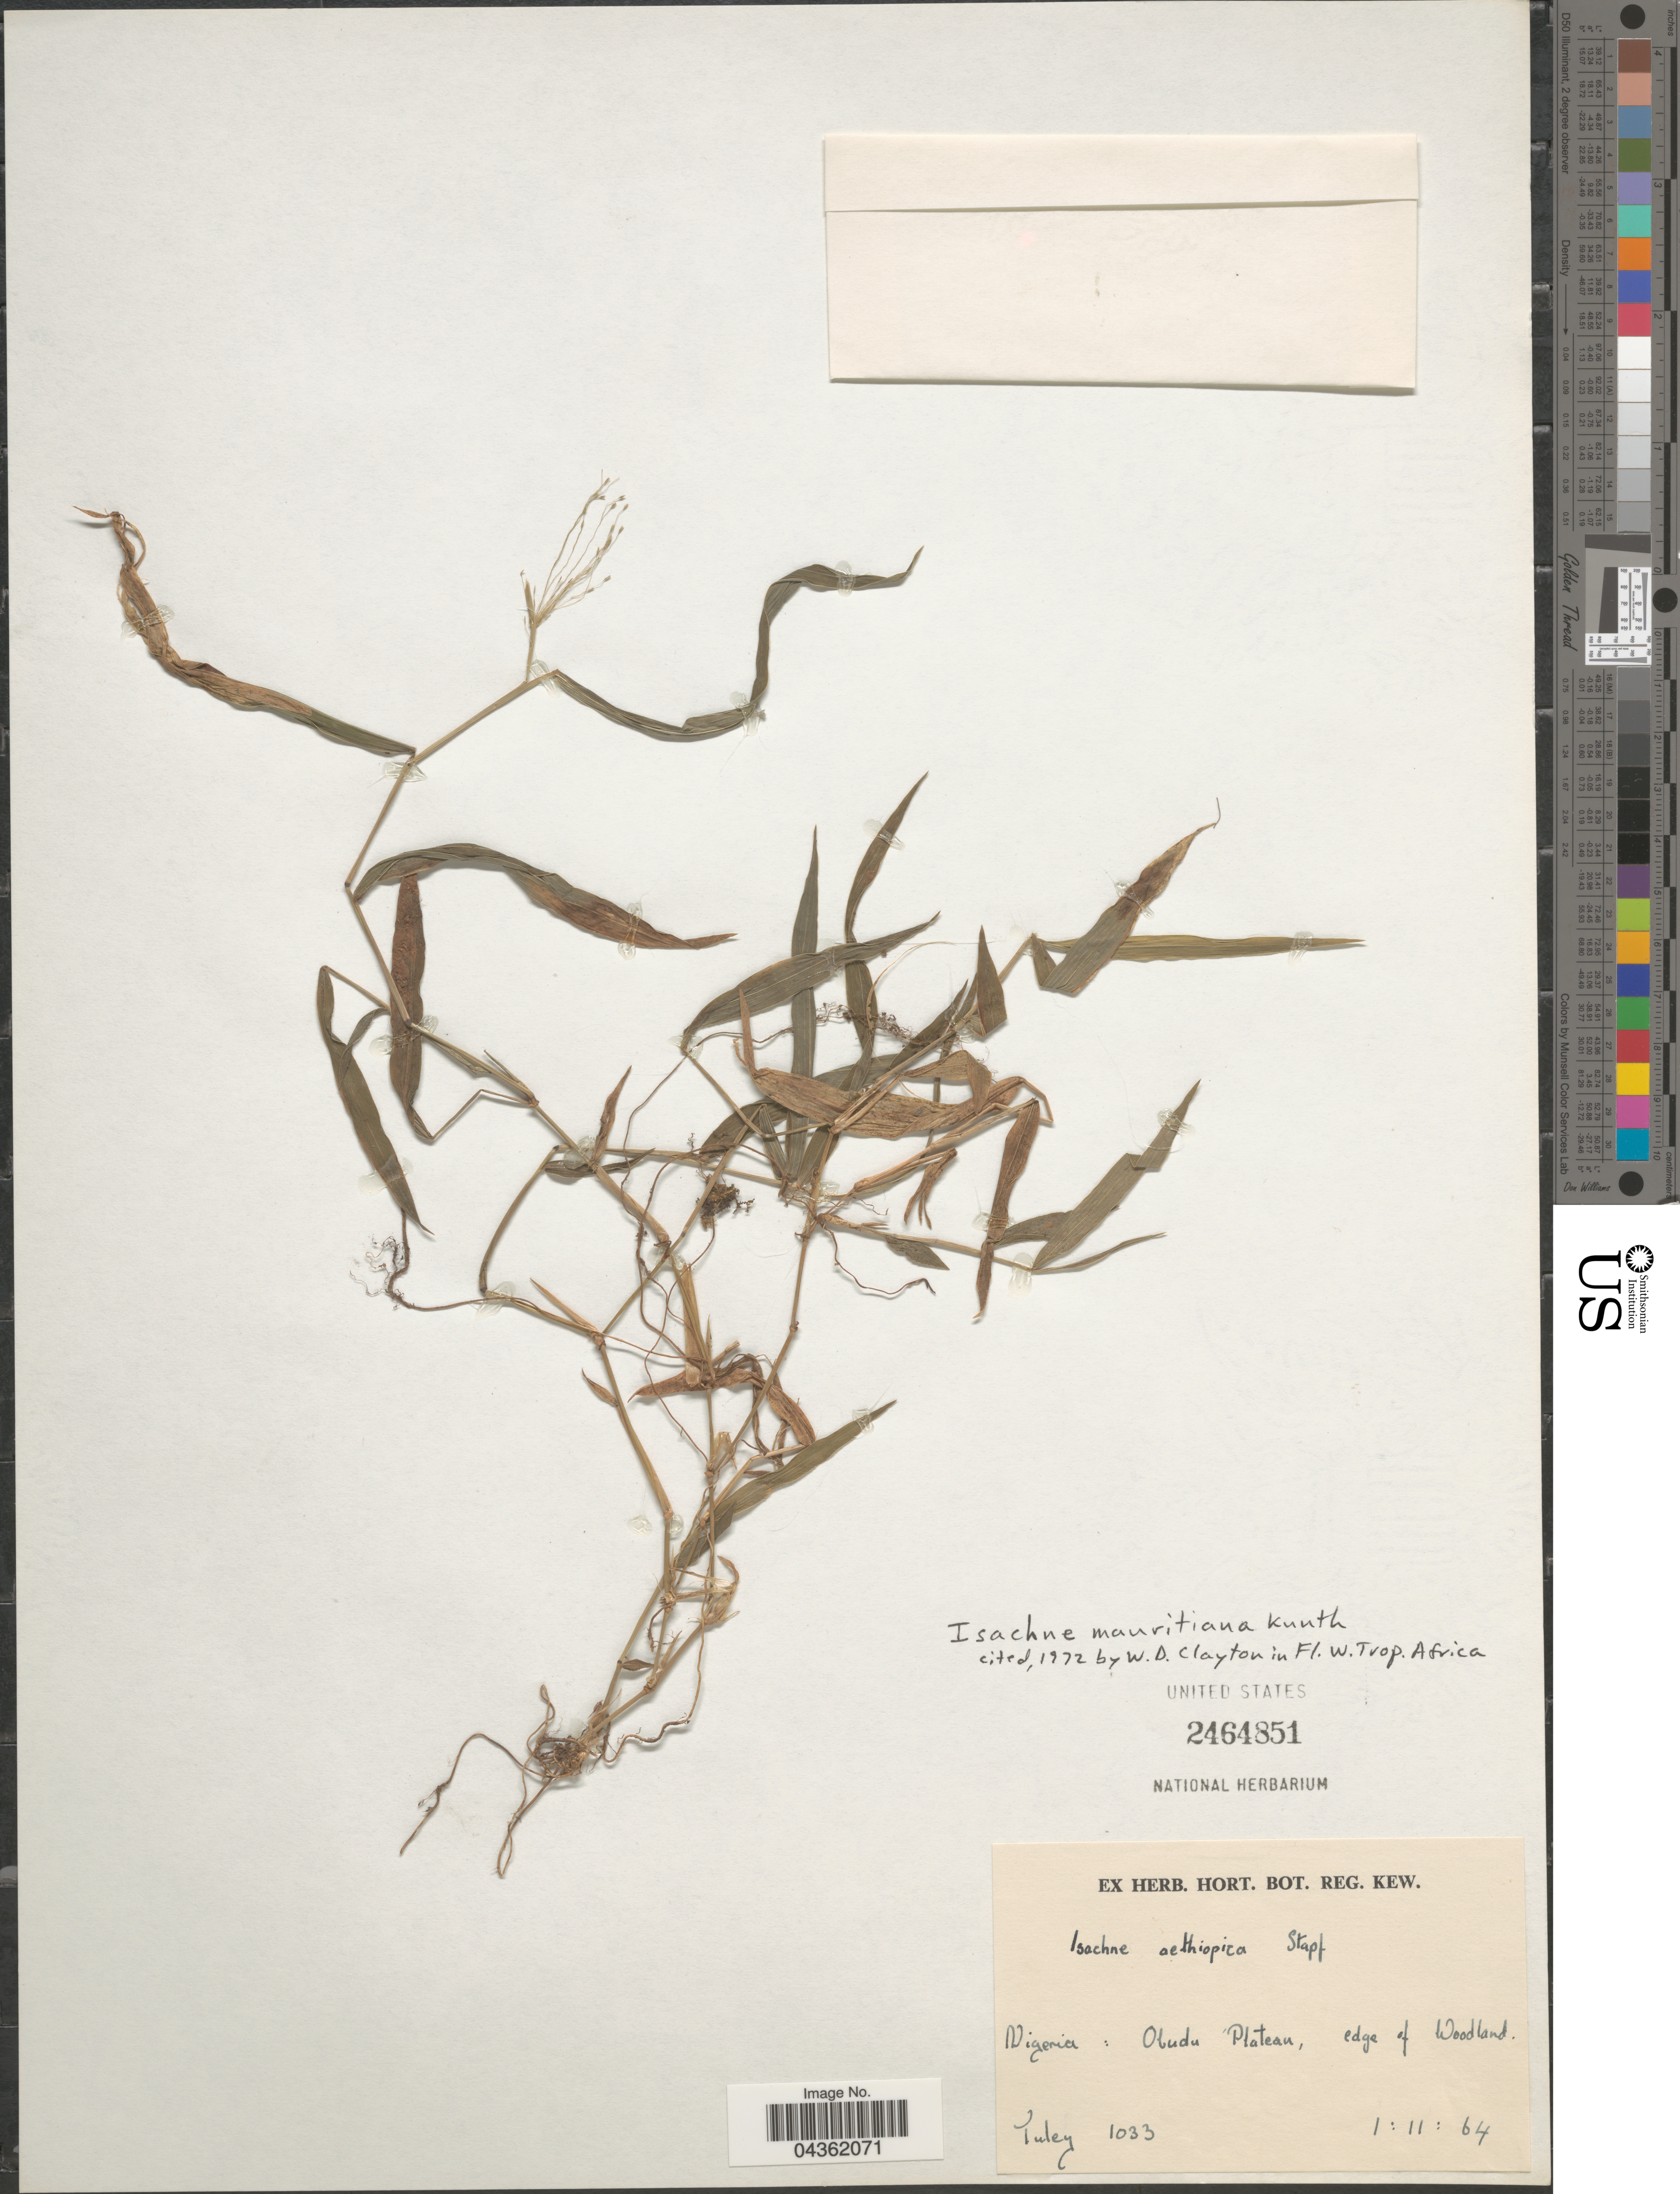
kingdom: Plantae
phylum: Tracheophyta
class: Liliopsida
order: Poales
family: Poaceae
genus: Isachne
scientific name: Isachne mauritiana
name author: Kunth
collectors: -. Tuley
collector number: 1033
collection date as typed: Transcribed d/m/y: 1/11/64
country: Nigeria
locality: Obudu Plateau, edge of Woodland.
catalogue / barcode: US 2464851